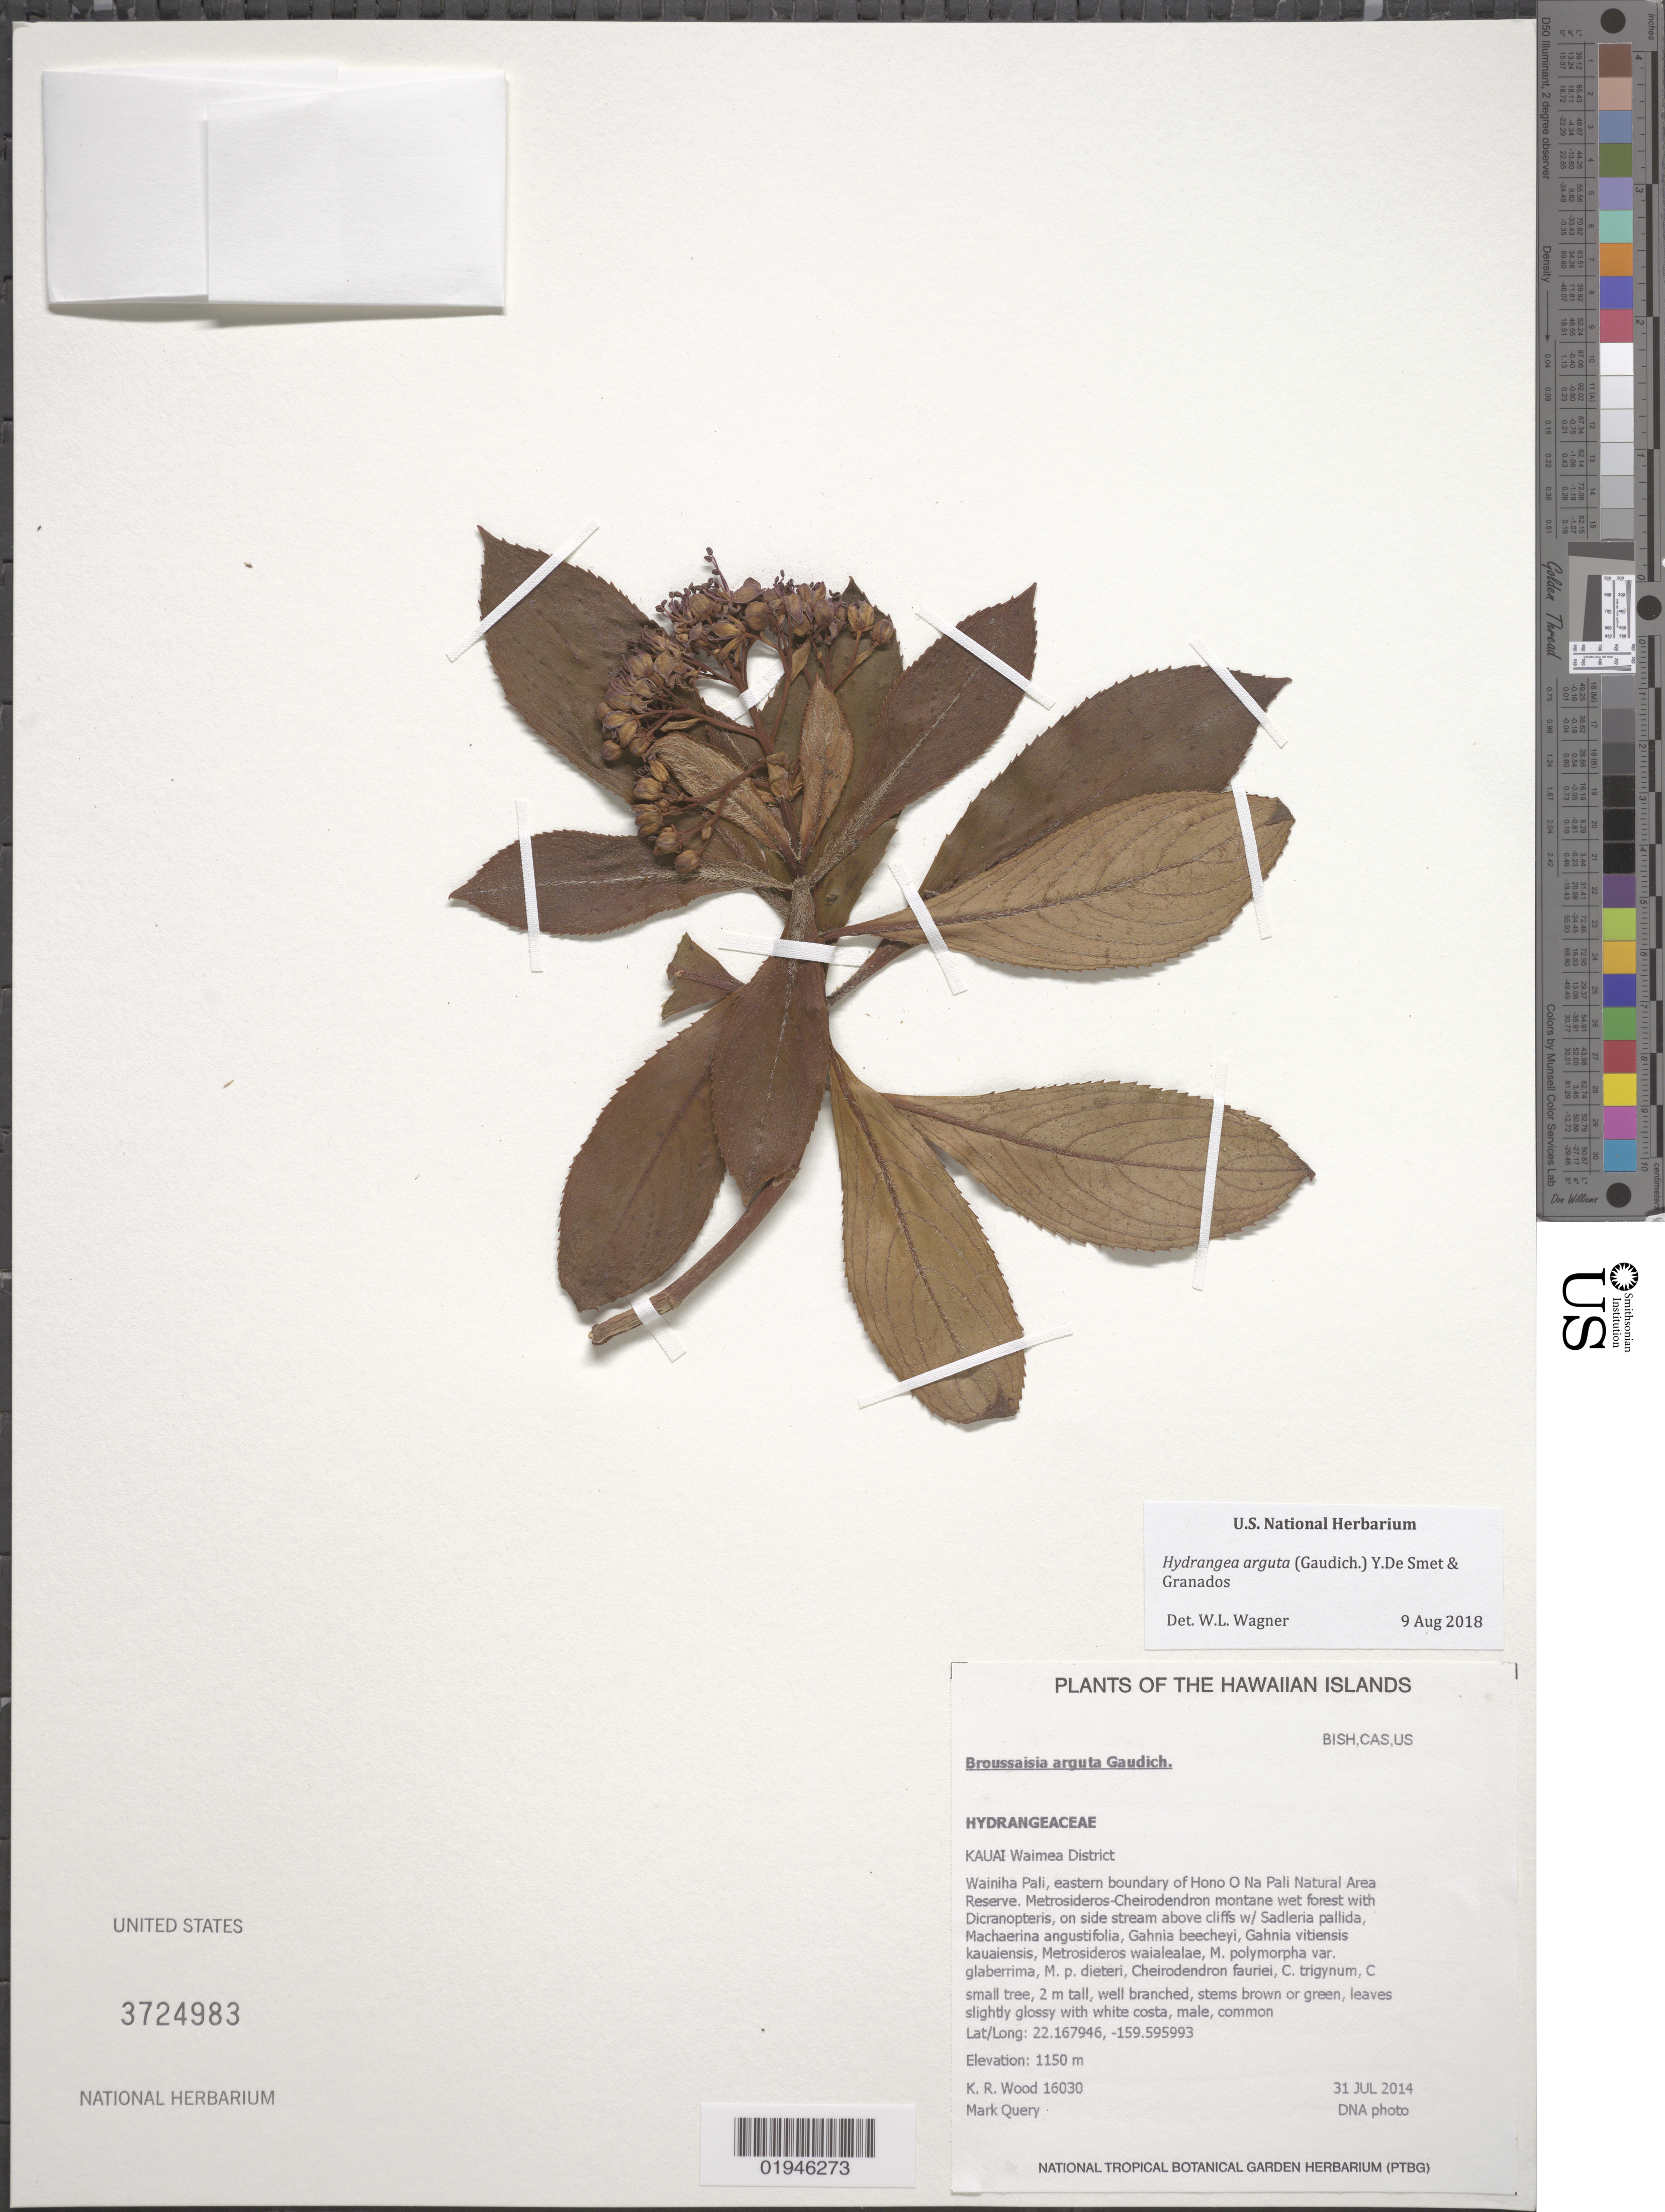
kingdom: Plantae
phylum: Tracheophyta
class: Magnoliopsida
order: Cornales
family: Hydrangeaceae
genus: Hydrangea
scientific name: Hydrangea arguta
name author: (Gaudich.) Y. De Smet & C. Granados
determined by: Wagner, W. L., (BOT), Smithsonian Institution - National Museum of Natural History (UNITED STATES)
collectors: K. R. Wood & M. Query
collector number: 16030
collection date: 2014-07-31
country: United States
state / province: Hawaii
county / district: Kauai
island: Kaua'i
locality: Waimea District, Wainiha Pali, eastern boundary of Hono O Na Pali Natural Area Reserve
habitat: Montane wet forest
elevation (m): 1150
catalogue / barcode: US 3724983